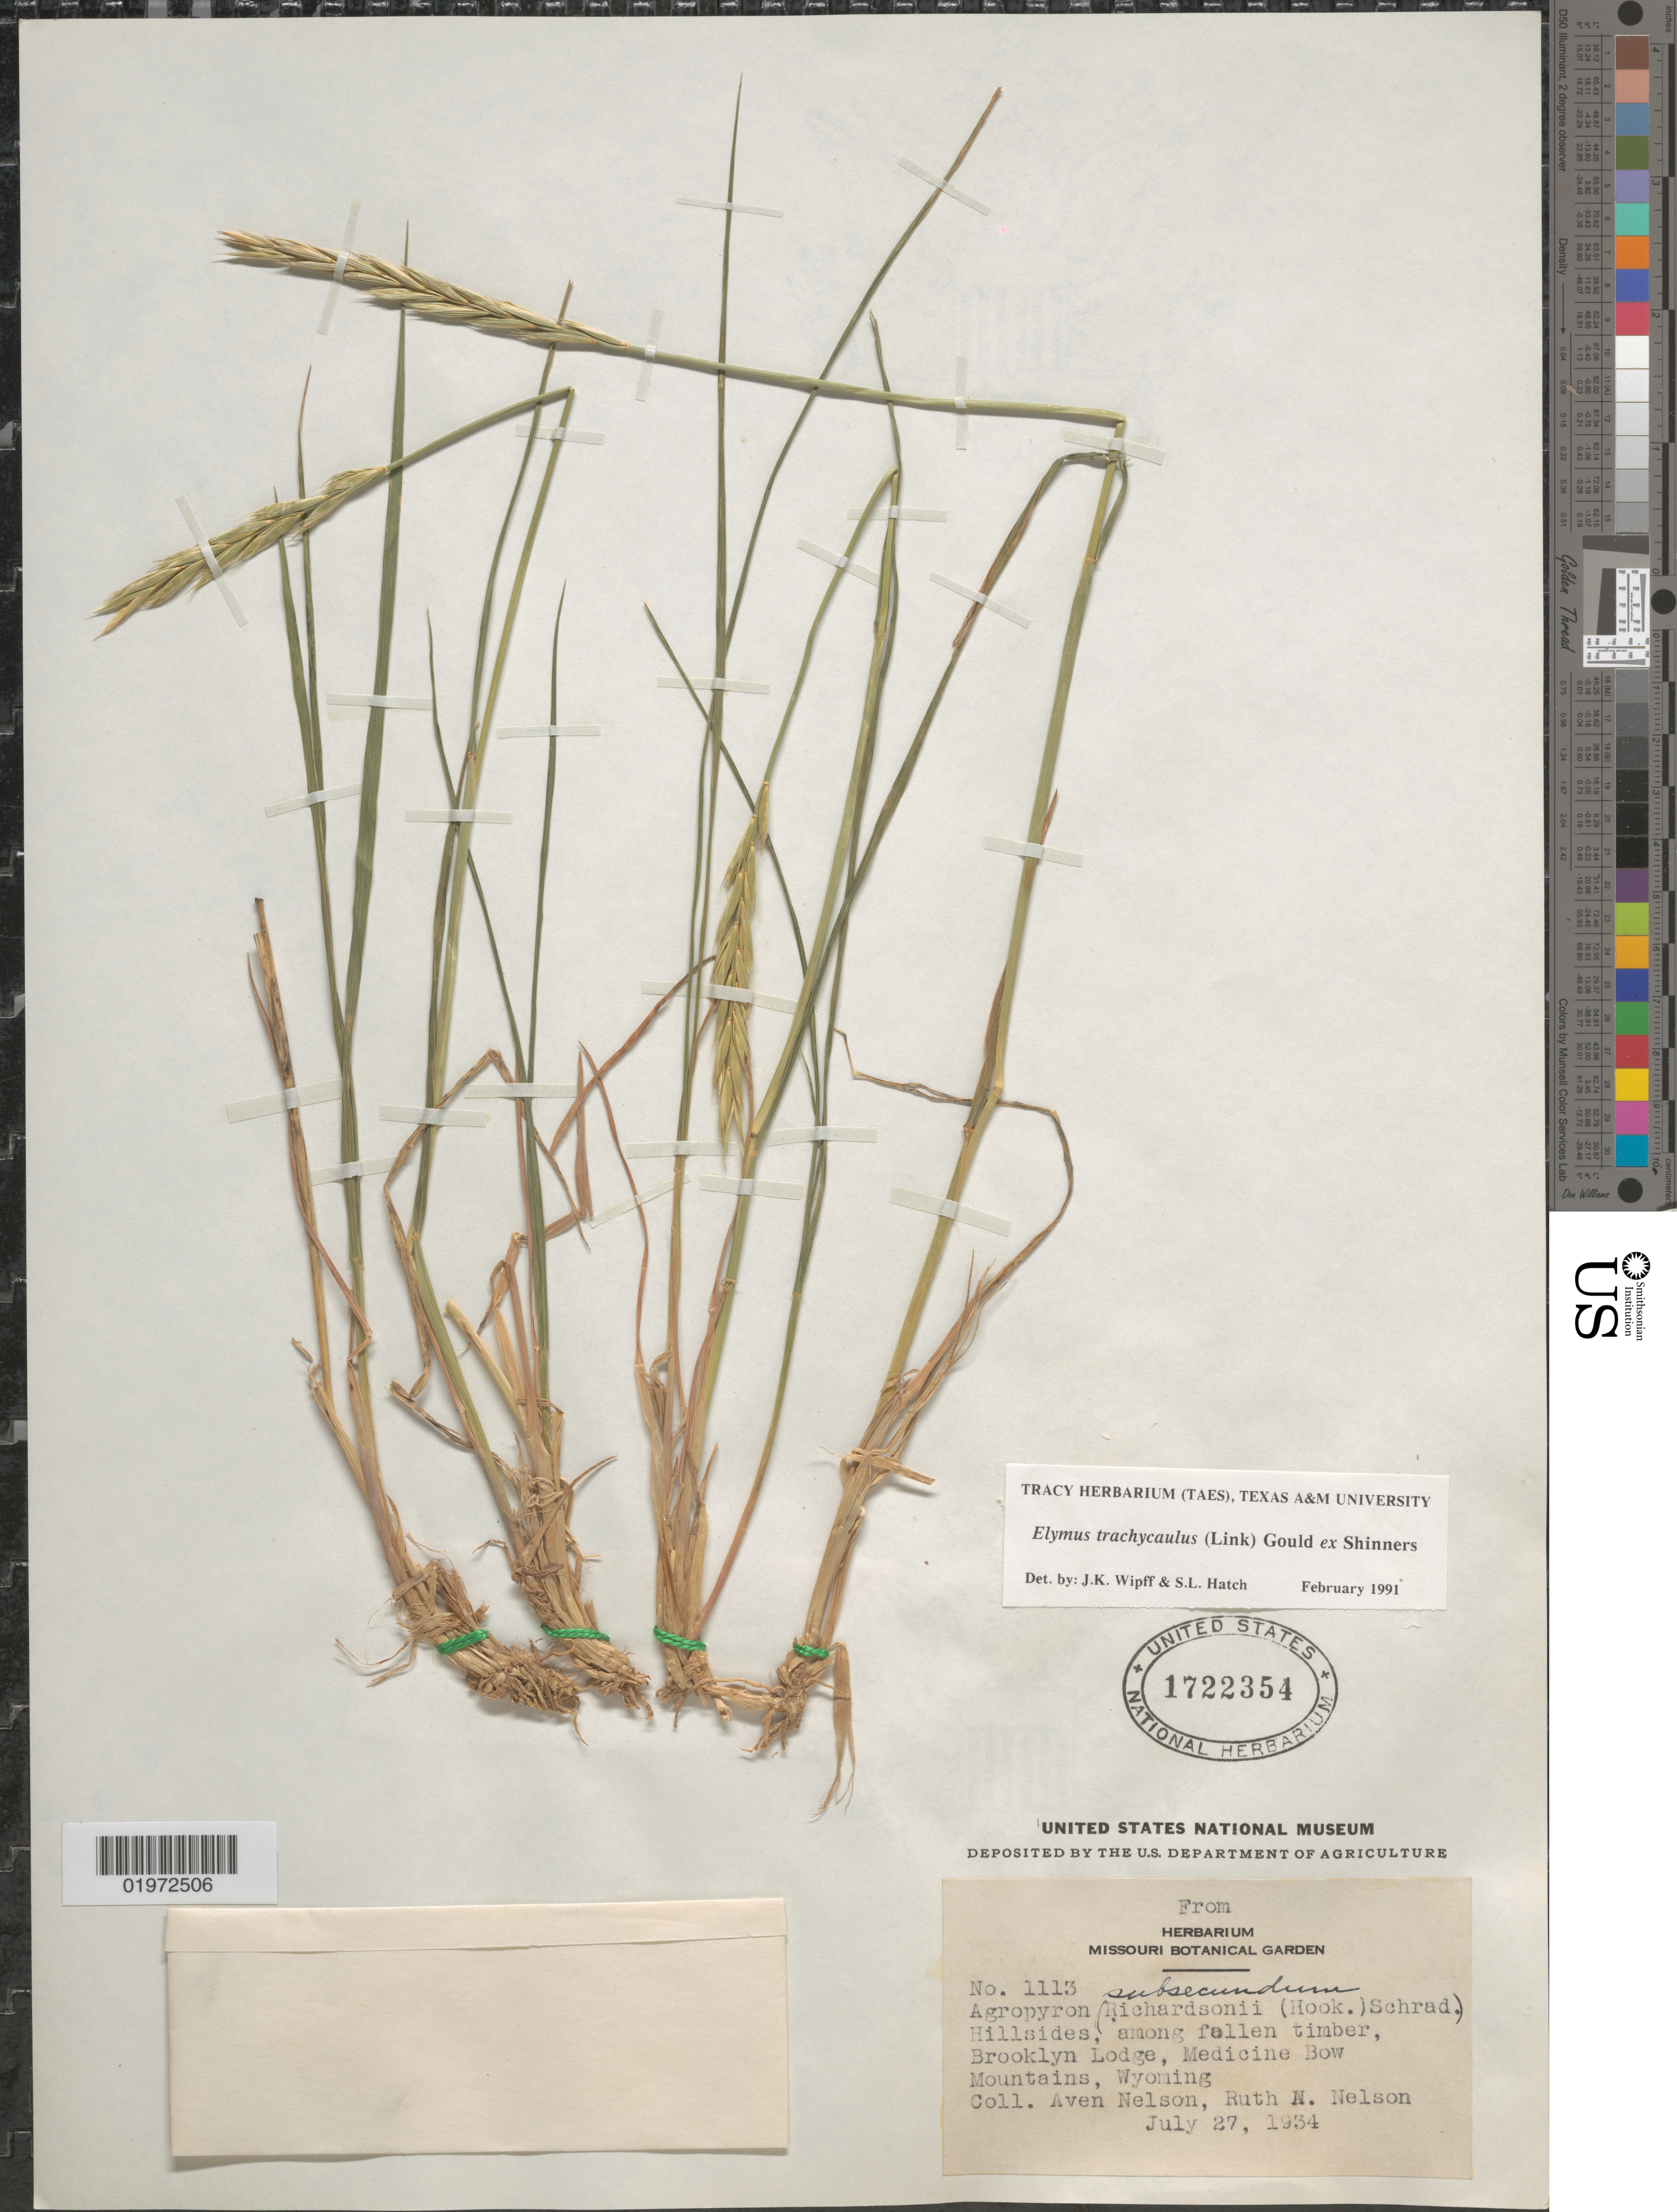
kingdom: Plantae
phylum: Tracheophyta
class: Liliopsida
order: Poales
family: Poaceae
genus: Elymus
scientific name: Elymus trachycaulus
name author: (Link) Gould ex Shinners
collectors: A. Nelson & R. A. Nelson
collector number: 1113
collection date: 1934-07-27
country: United States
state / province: Wyoming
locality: Hillsides, among fallen timber, Brooklyn Lodge, Medicine Bow Mountains.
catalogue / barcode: US 1722354